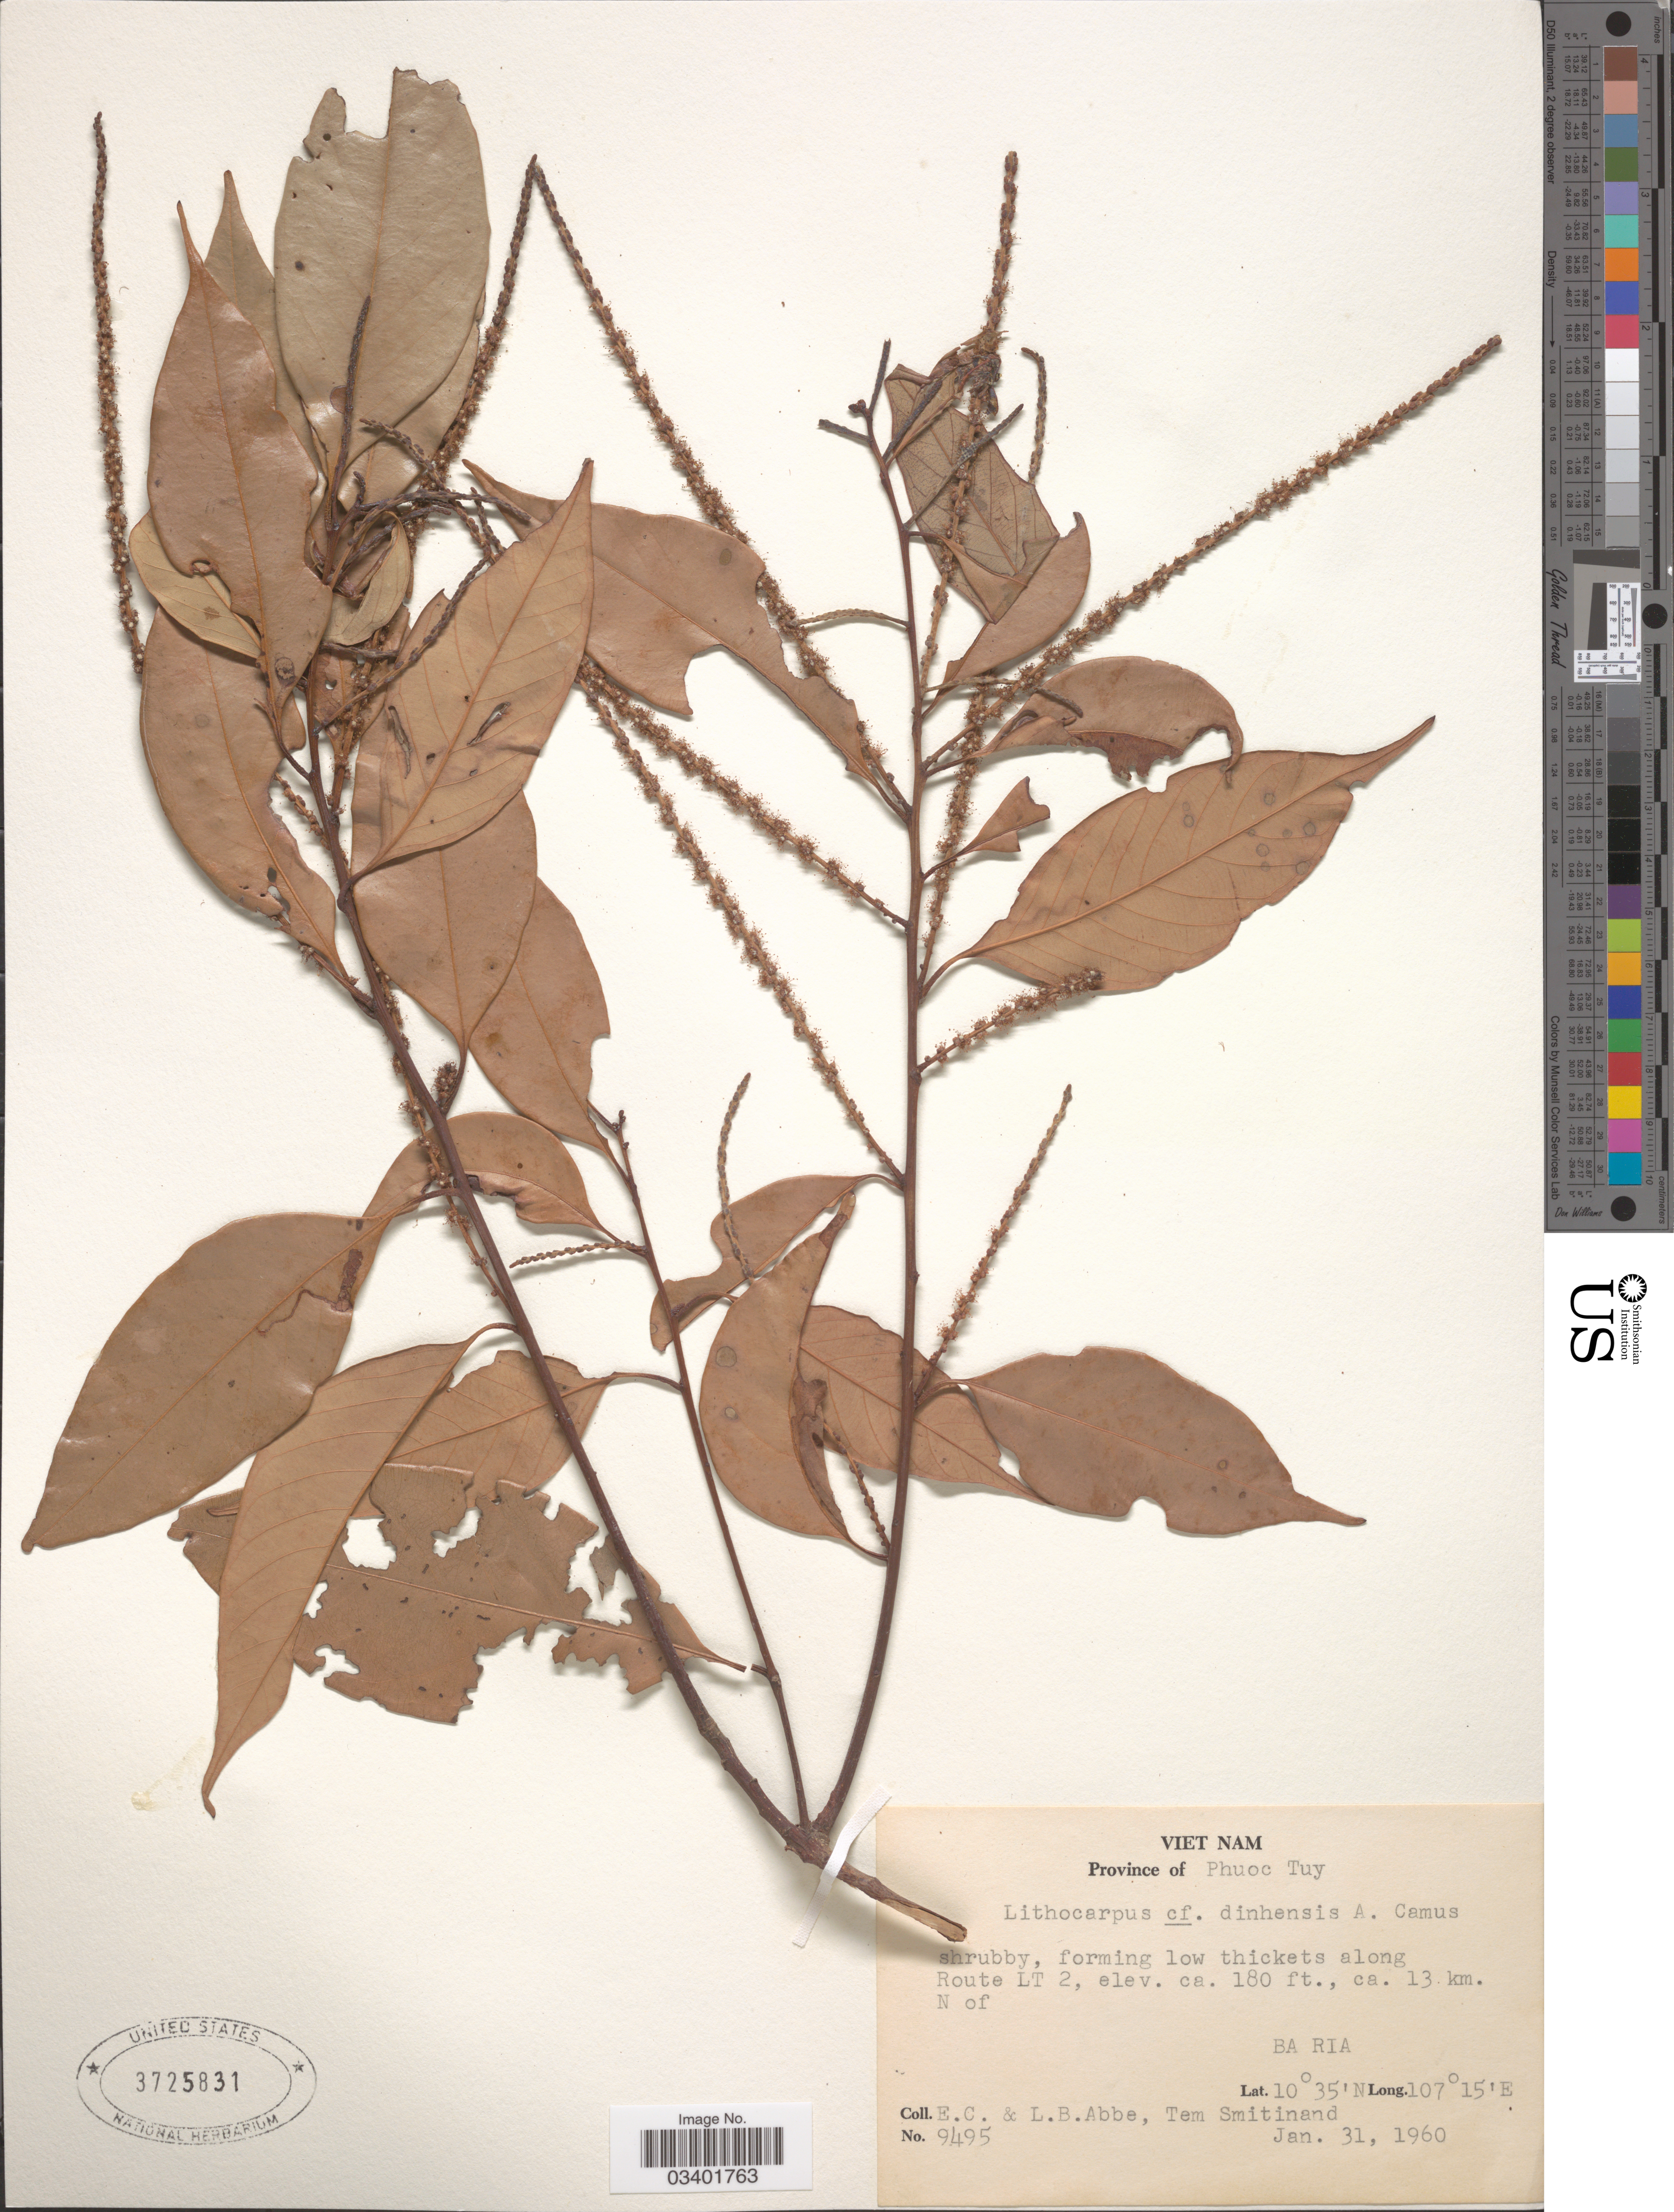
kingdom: Plantae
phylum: Tracheophyta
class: Magnoliopsida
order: Fagales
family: Fagaceae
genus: Lithocarpus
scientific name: Lithocarpus dinhensis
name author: (Hickel & A. Camus) A. Camus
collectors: E. C. Abbe, L. B. Abbe & T. Smitinand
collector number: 9495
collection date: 1960-01-31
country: Vietnam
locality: Province of Phuoc Tuy, shrubby, forming low thickets along Route LT 2, ca. 13 km. N of Ba Ria.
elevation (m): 55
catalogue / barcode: US 3725831